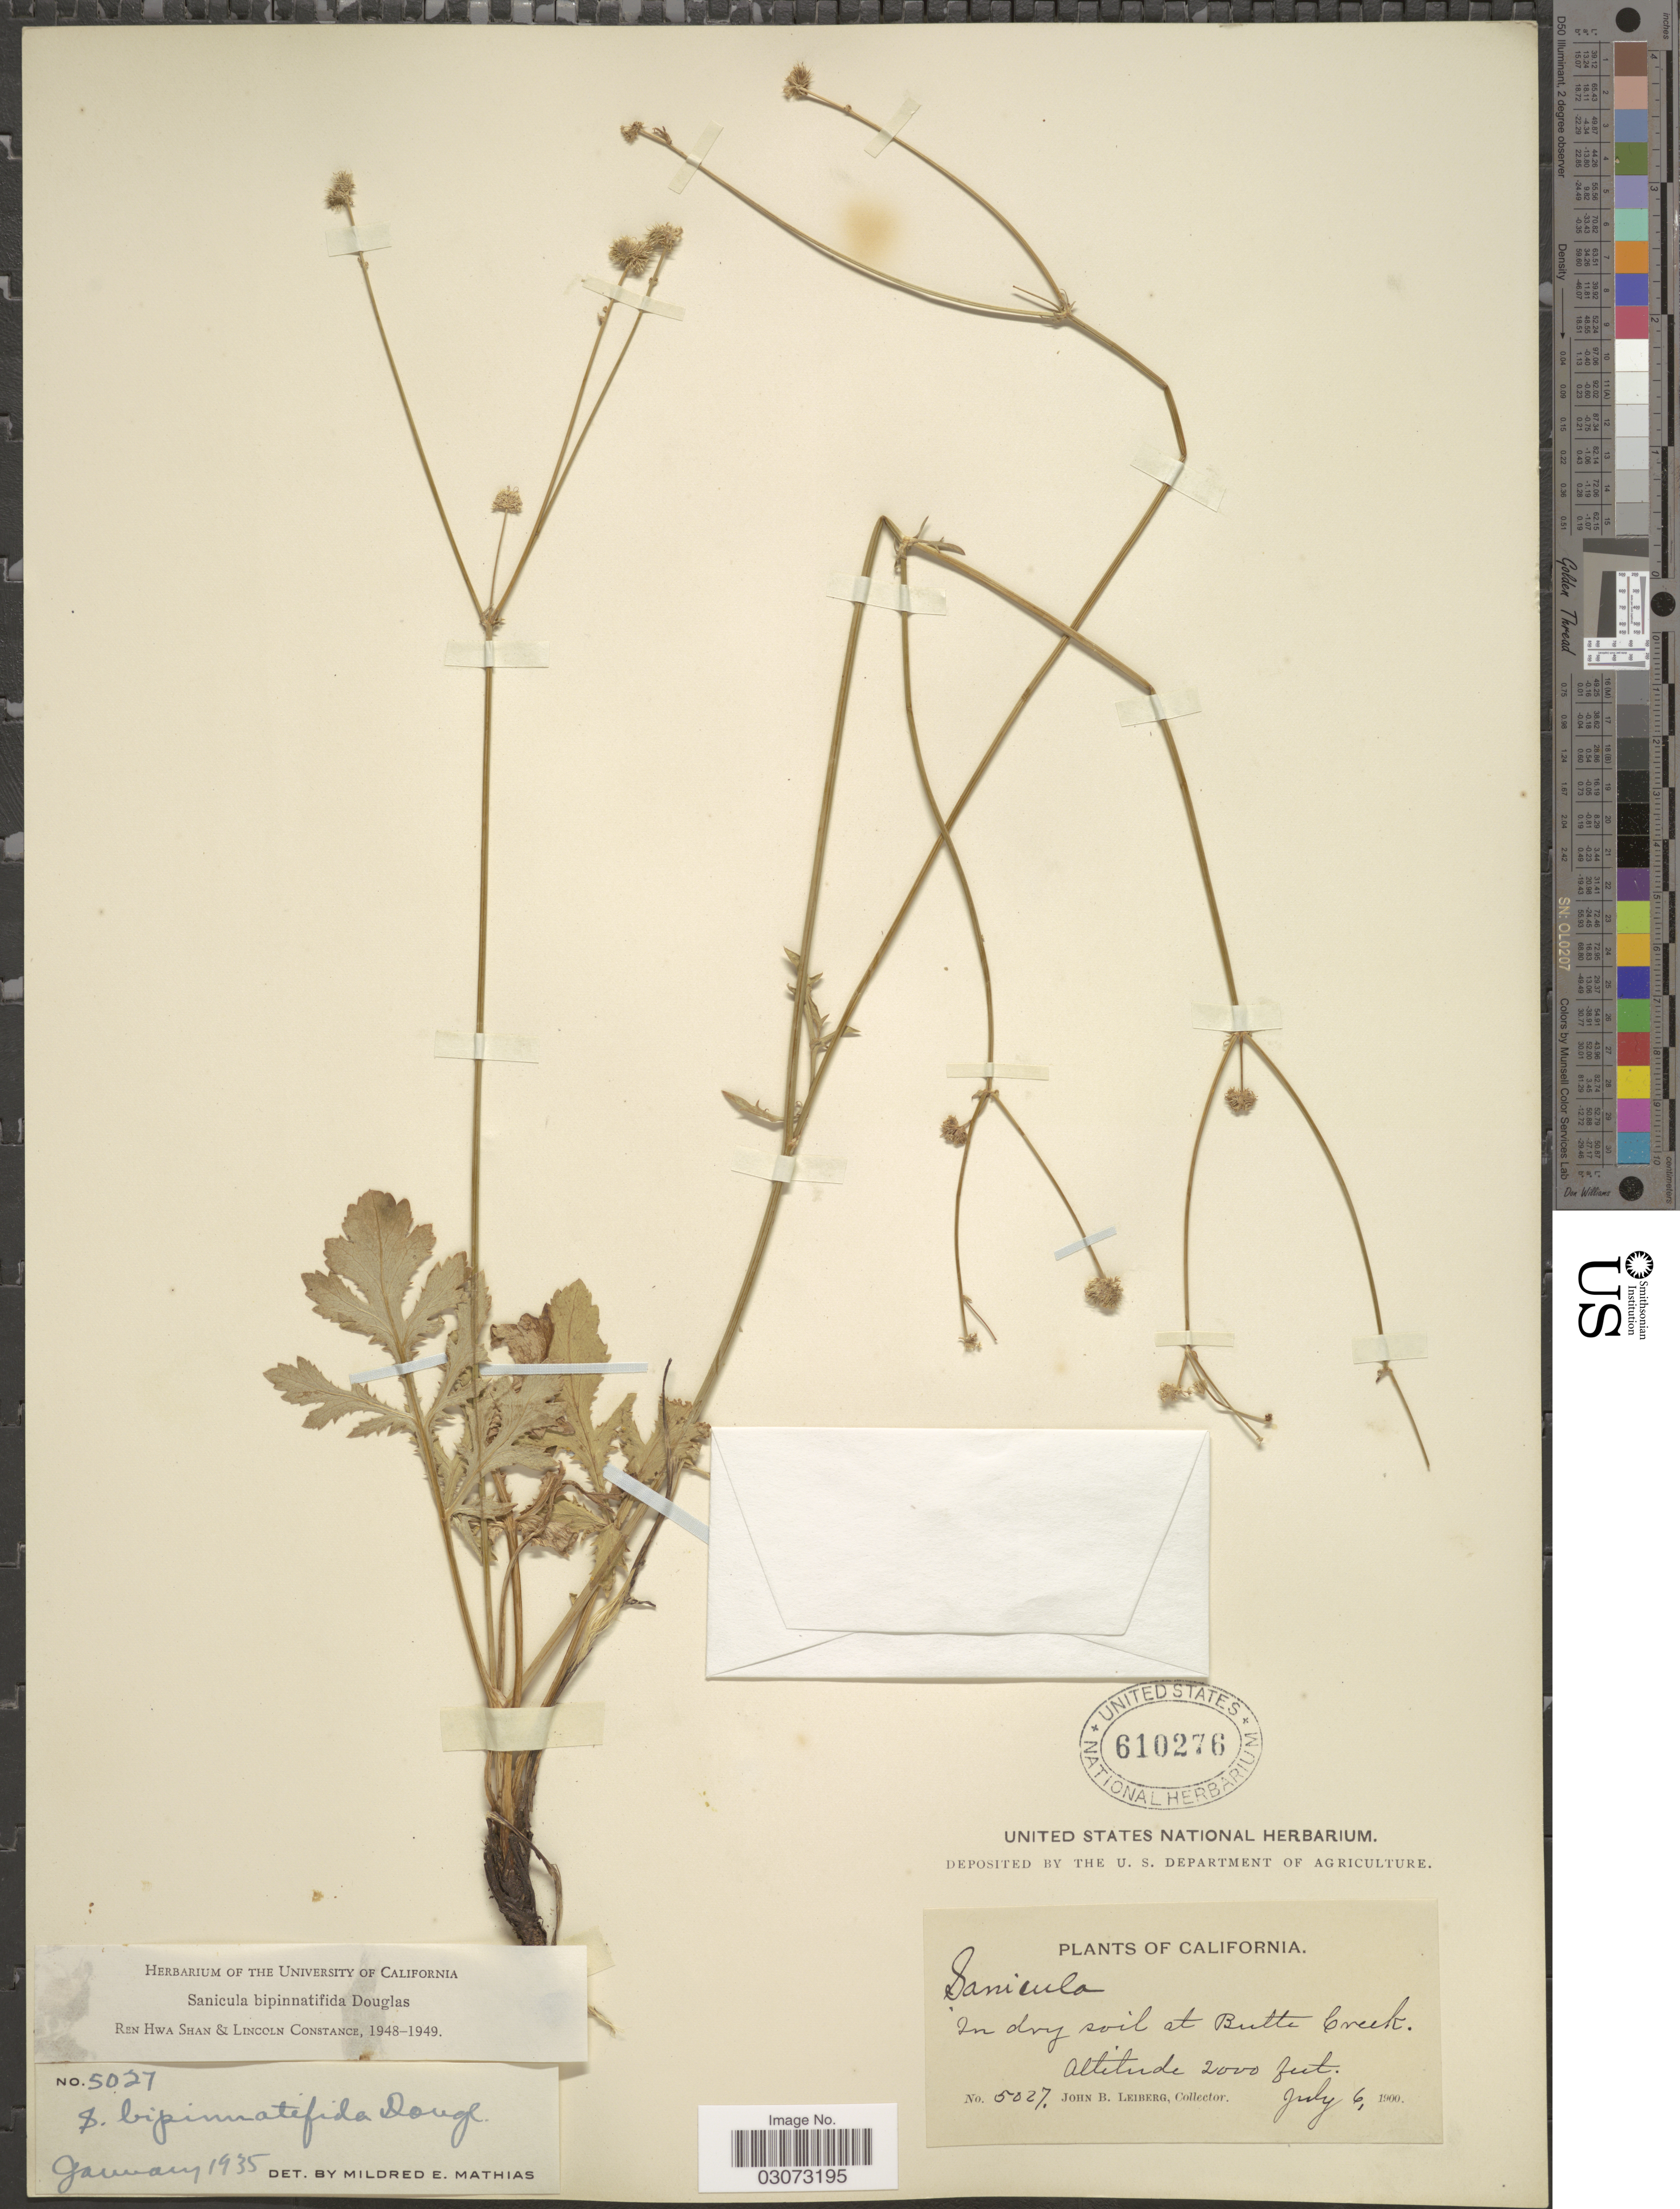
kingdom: Plantae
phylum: Tracheophyta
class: Magnoliopsida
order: Apiales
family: Apiaceae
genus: Sanicula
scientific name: Sanicula bipinnatifida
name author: Douglas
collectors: J. B. Leiberg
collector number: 5027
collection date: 1900-07-06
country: United States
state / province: California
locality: In dry soil at Butte Creek.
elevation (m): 610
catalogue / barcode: US 610276